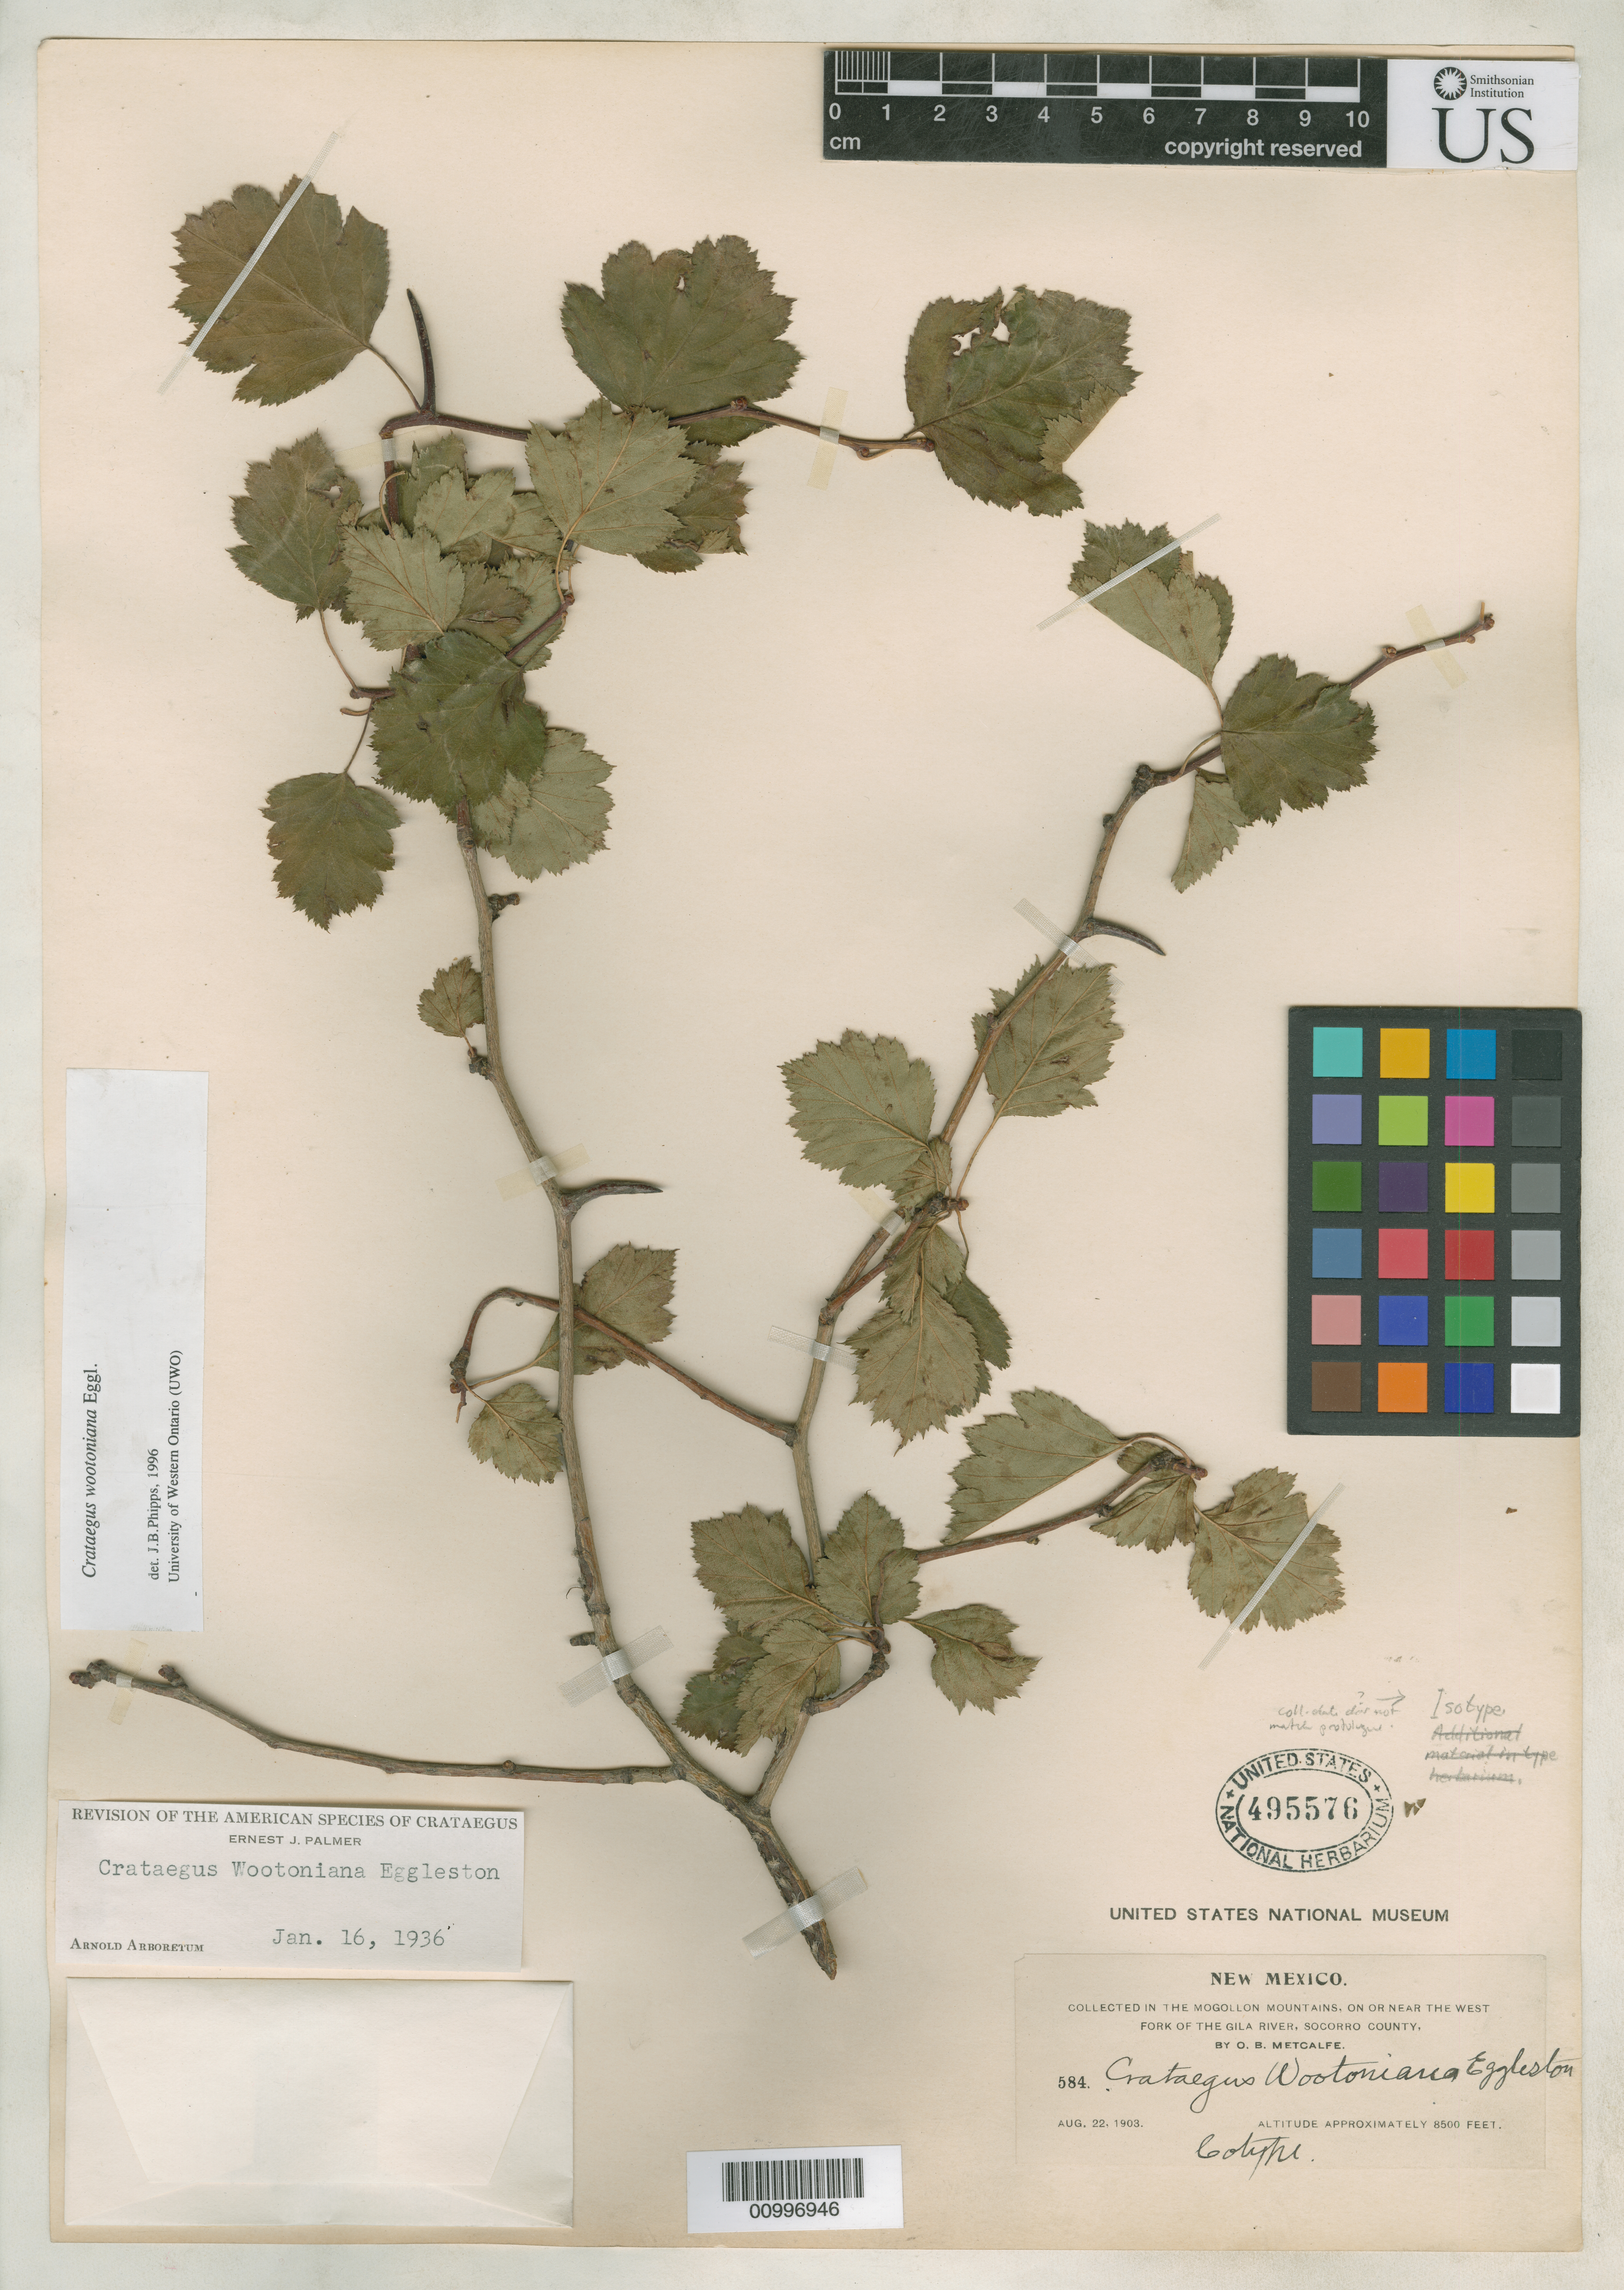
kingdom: Plantae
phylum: Tracheophyta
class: Magnoliopsida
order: Rosales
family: Rosaceae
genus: Crataegus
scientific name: Crataegus wootoniana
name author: Eggl.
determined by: Phipps, James B., (UWO), University of Western Ontario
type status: Possible Isotype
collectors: O. B. Metcalfe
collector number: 584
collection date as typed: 22 Aug 1903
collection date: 1903-08-22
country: United States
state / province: New Mexico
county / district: Socorro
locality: Mongollon Mountains, on or near the west fork of the Gila River, Socorro County.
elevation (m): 2591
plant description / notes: Paratype (or syntype)? Protologue cites collection date of "type" as 23 Aug 1903 and alt. as 8000 ft.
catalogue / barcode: US 495576